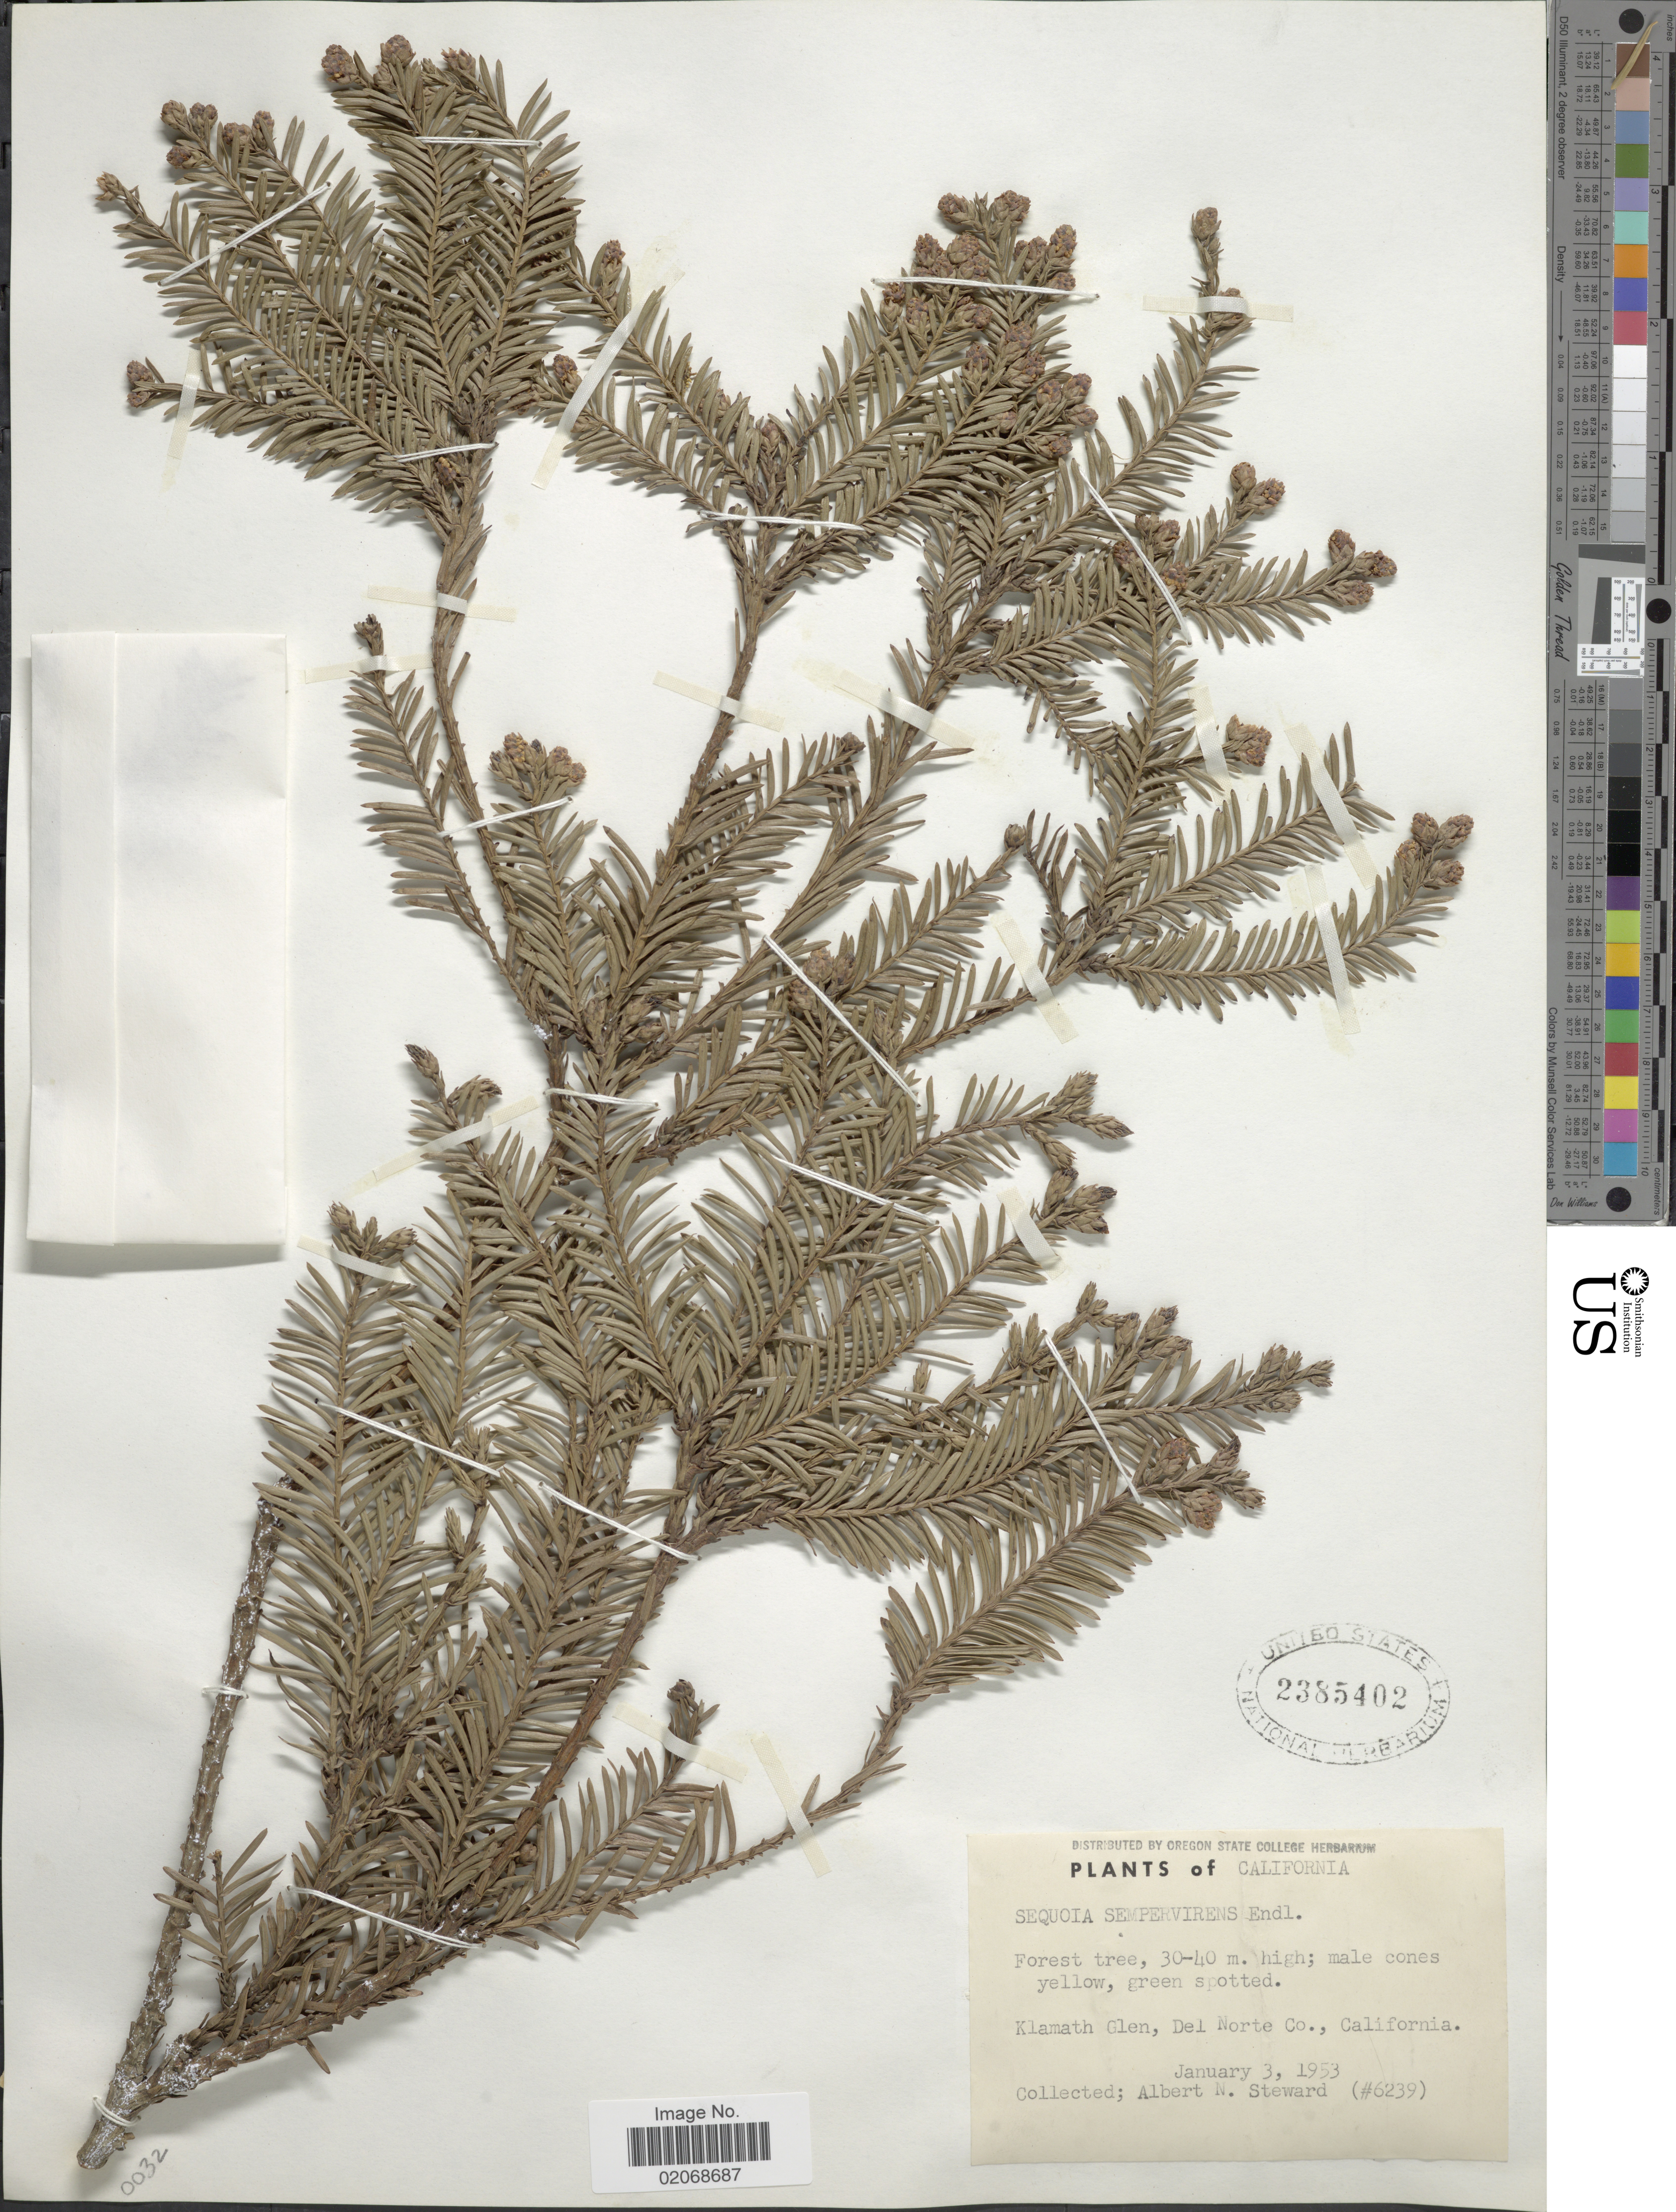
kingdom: Plantae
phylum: Tracheophyta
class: Pinopsida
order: Pinales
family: Cupressaceae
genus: Sequoia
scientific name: Sequoia sempervirens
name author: (D. Don) Endl.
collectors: A. N. Steward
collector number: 6239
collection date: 1953-01-03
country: United States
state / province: California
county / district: Del Norte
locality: Klamath Glen, Del Norte Co.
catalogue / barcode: US 2385402